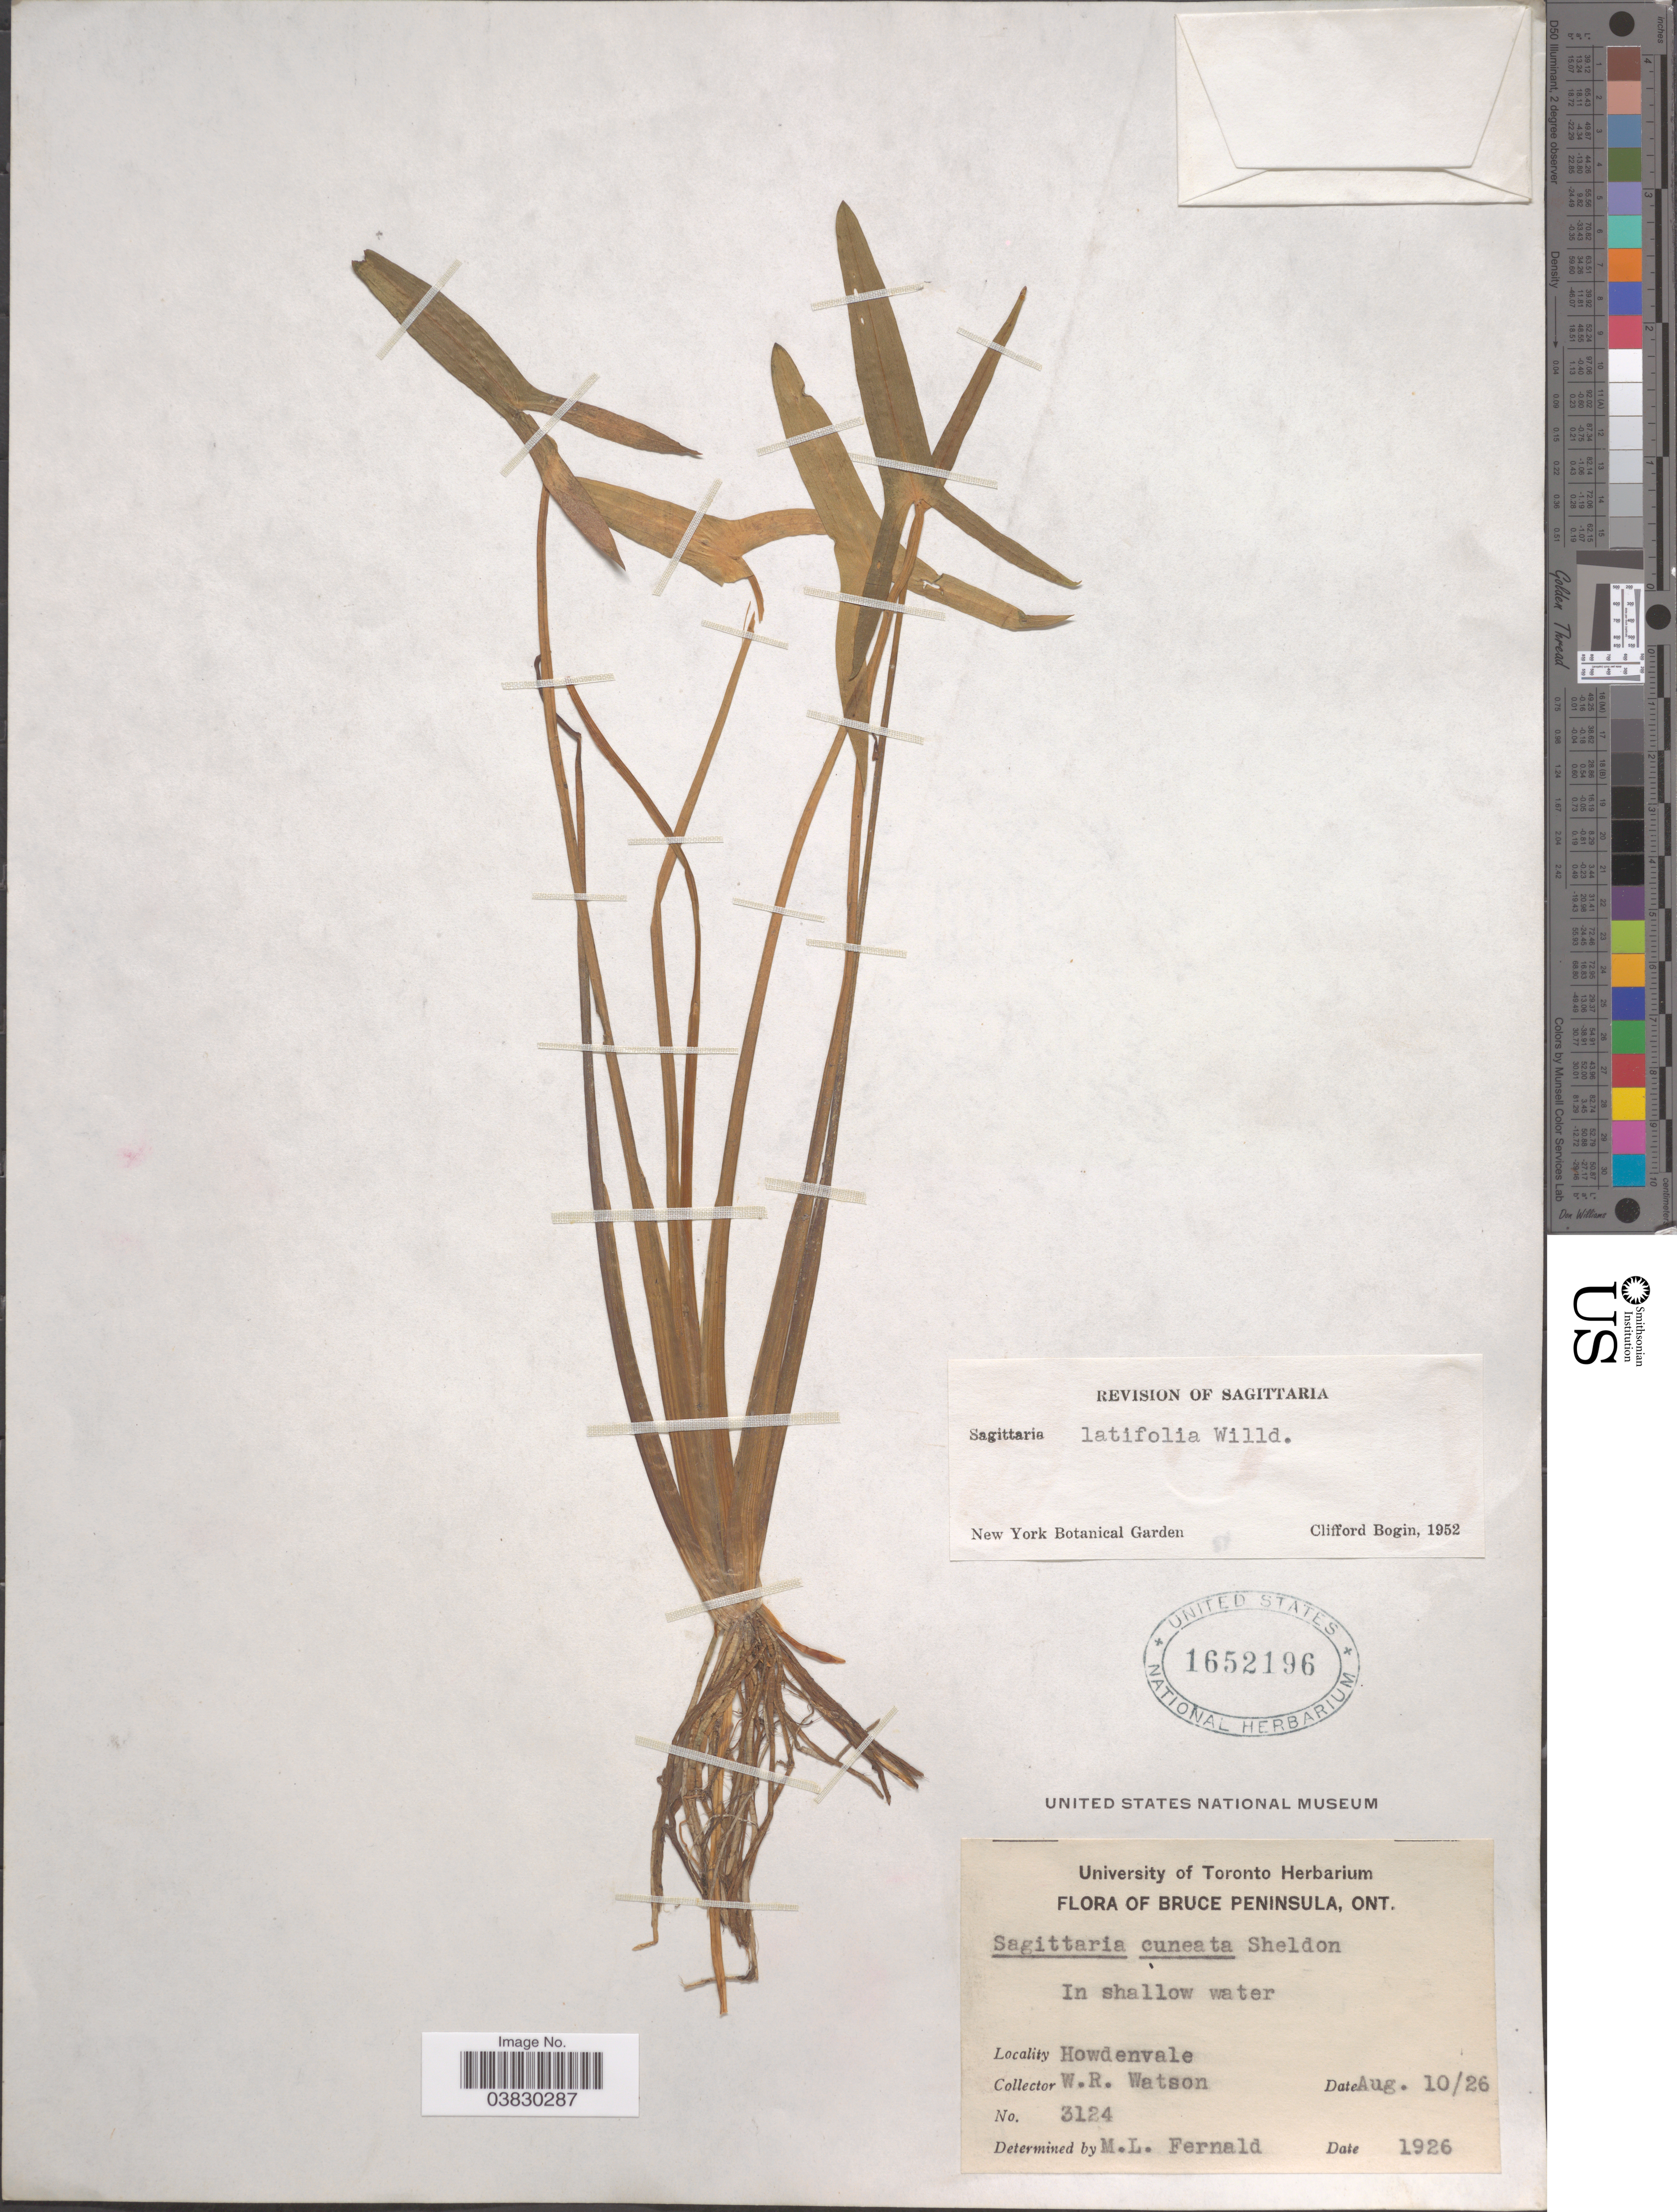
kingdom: Plantae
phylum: Tracheophyta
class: Liliopsida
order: Alismatales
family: Alismataceae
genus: Sagittaria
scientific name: Sagittaria latifolia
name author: Willd.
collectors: W. R. Watson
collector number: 3124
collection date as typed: Transcribed d/m/y: 10/8/26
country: Canada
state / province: Ontario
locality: Bruce Peninsula. Howdenvale.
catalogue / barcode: US 1652196